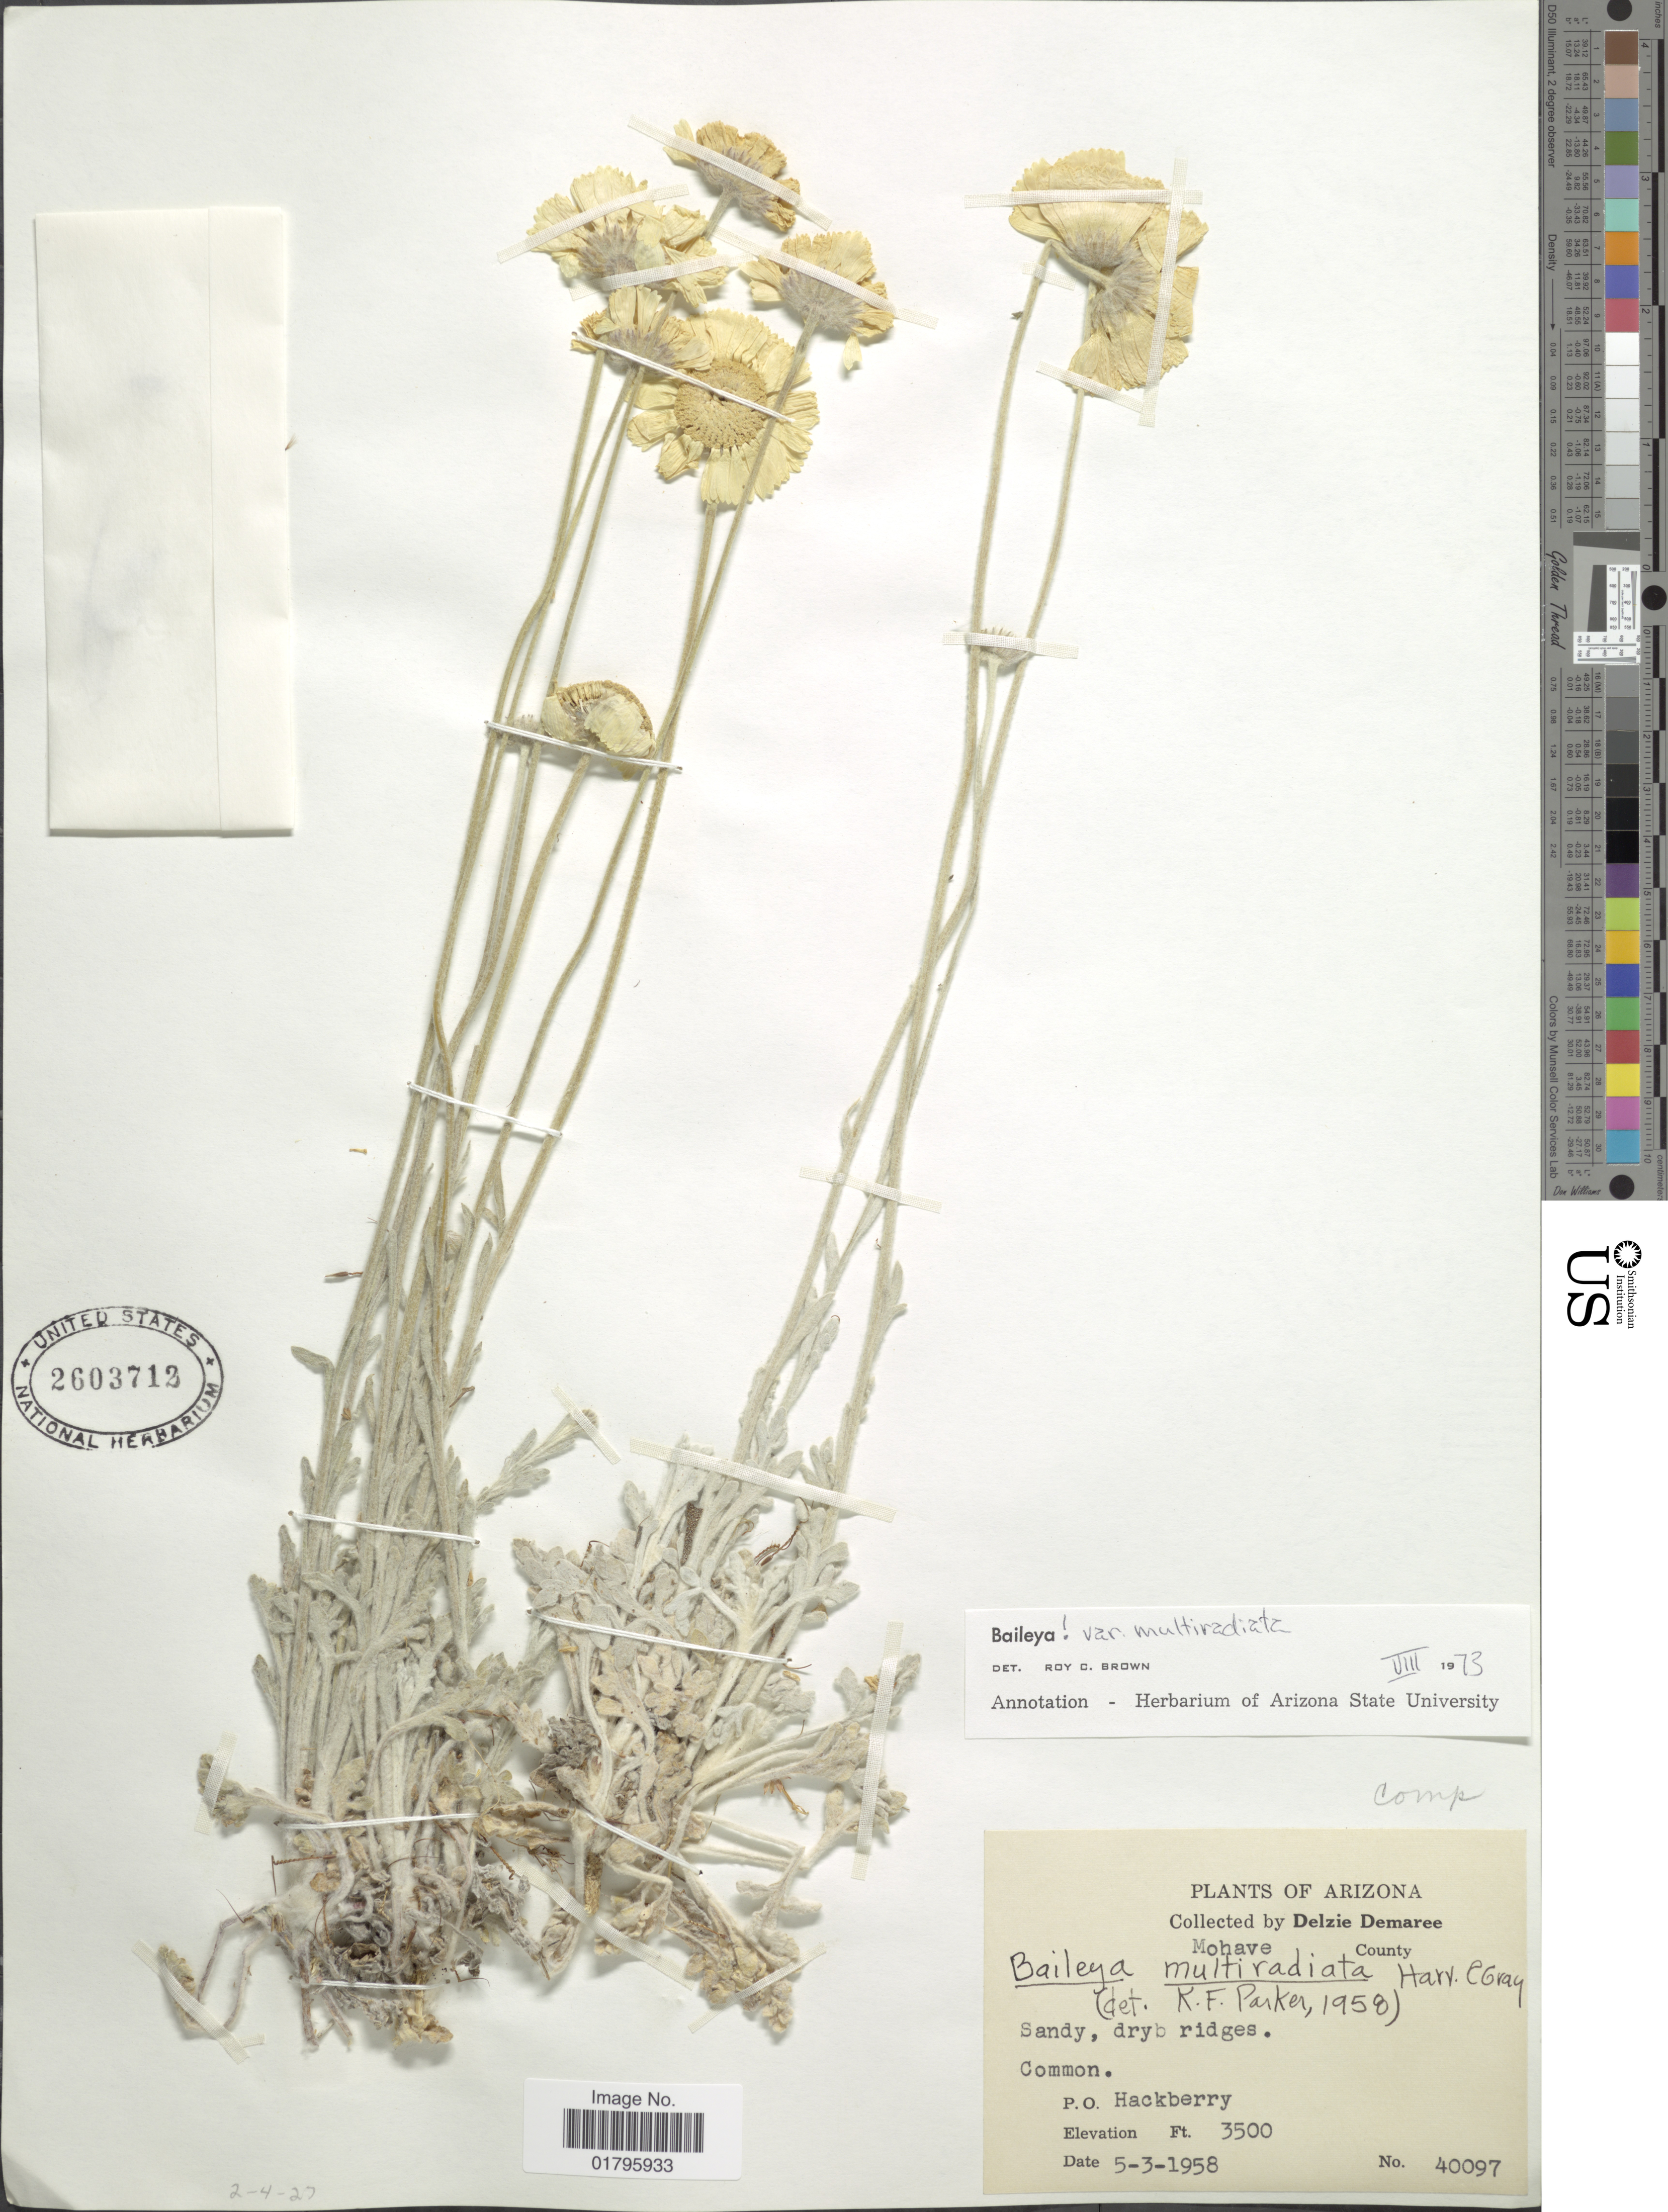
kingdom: Plantae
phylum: Tracheophyta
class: Magnoliopsida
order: Asterales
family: Asteraceae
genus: Baileya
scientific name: Baileya multiradiata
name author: Harv. & A. Gray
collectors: D. Demaree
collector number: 40097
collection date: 1958-03-05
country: United States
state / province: Arizona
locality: Arizona, Mohave County. P.O. Hackberry,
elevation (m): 1067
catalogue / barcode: US 2603712